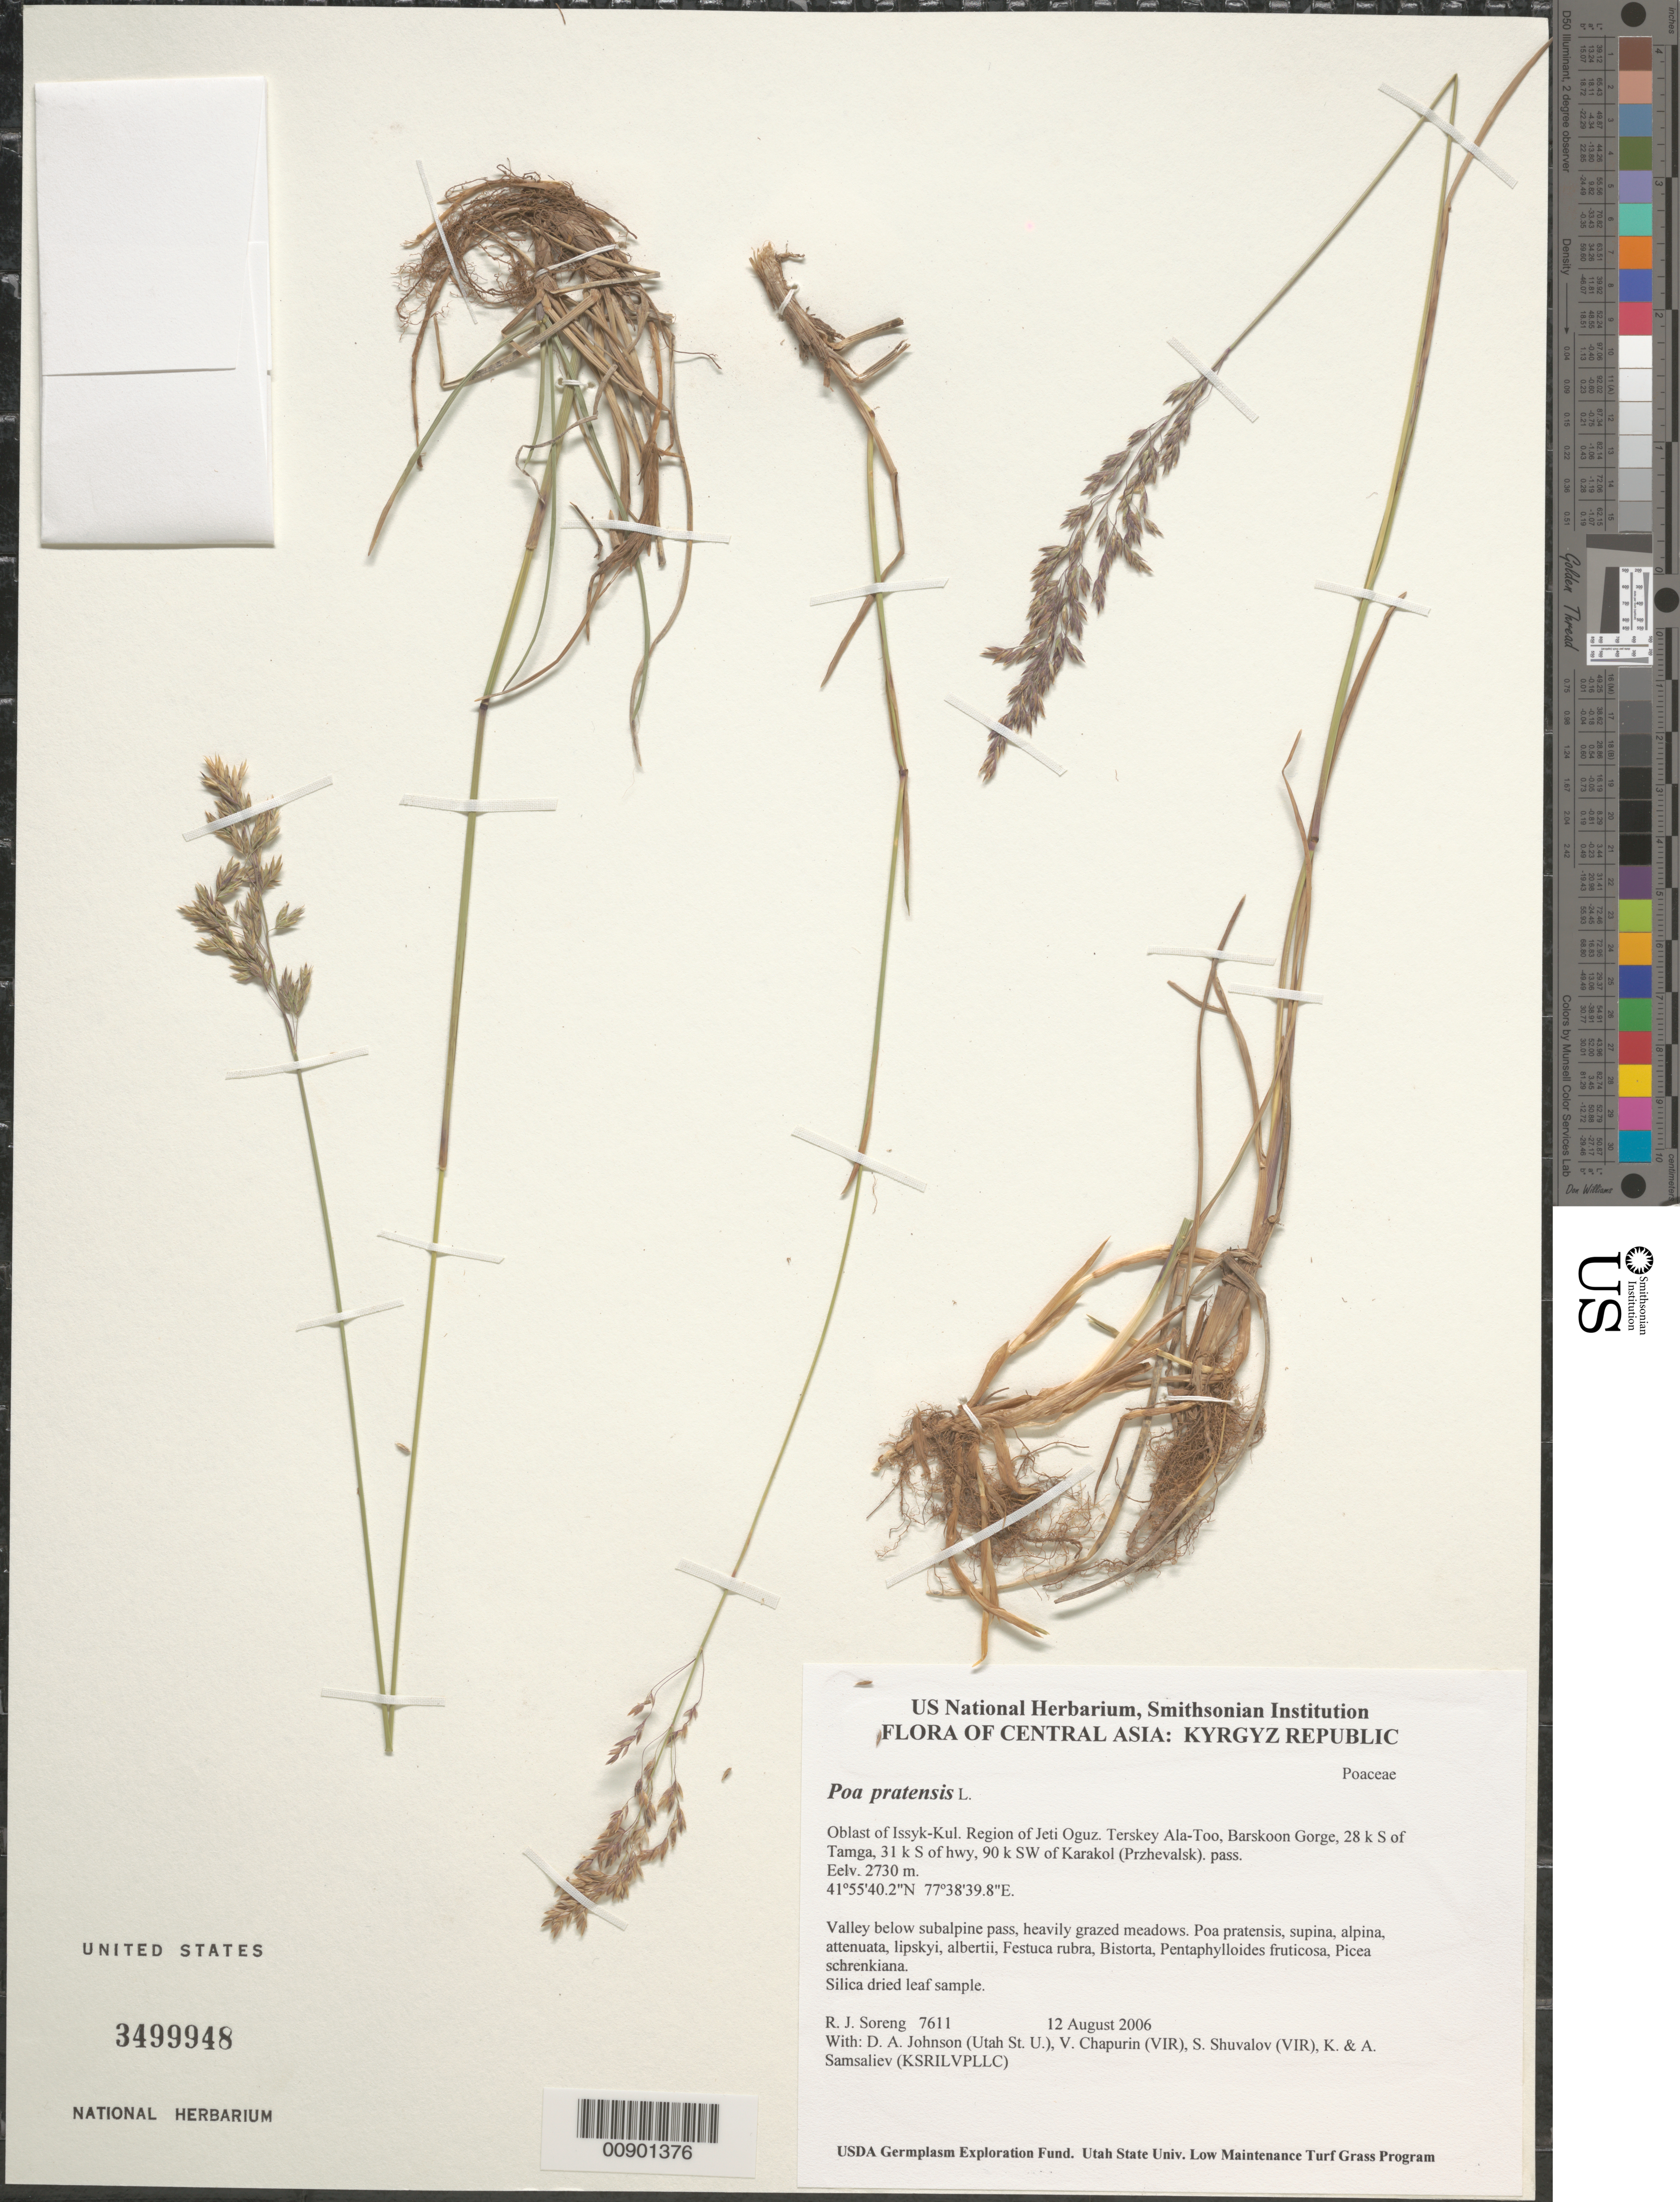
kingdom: Plantae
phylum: Tracheophyta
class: Liliopsida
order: Poales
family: Poaceae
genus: Poa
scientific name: Poa pratensis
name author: L.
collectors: R. J. Soreng, D. Johnson, S. Shuvalov, V. Chapurin, K. Samsaliev & A. Samsaliev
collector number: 7611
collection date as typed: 12 Aug 2006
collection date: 2006-08-12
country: Kyrgyzstan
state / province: Ysyk-Kol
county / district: Jeti Oguz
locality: Terskey Ala-Too, Barskoon Gorge, 28 km S of Tamga, 31 km S of hwy, 90 km SW of Karakol (Przhevalsk).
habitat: Valley below subalpine pass, heavily grazed meadows.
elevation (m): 2730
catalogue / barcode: US 3499948